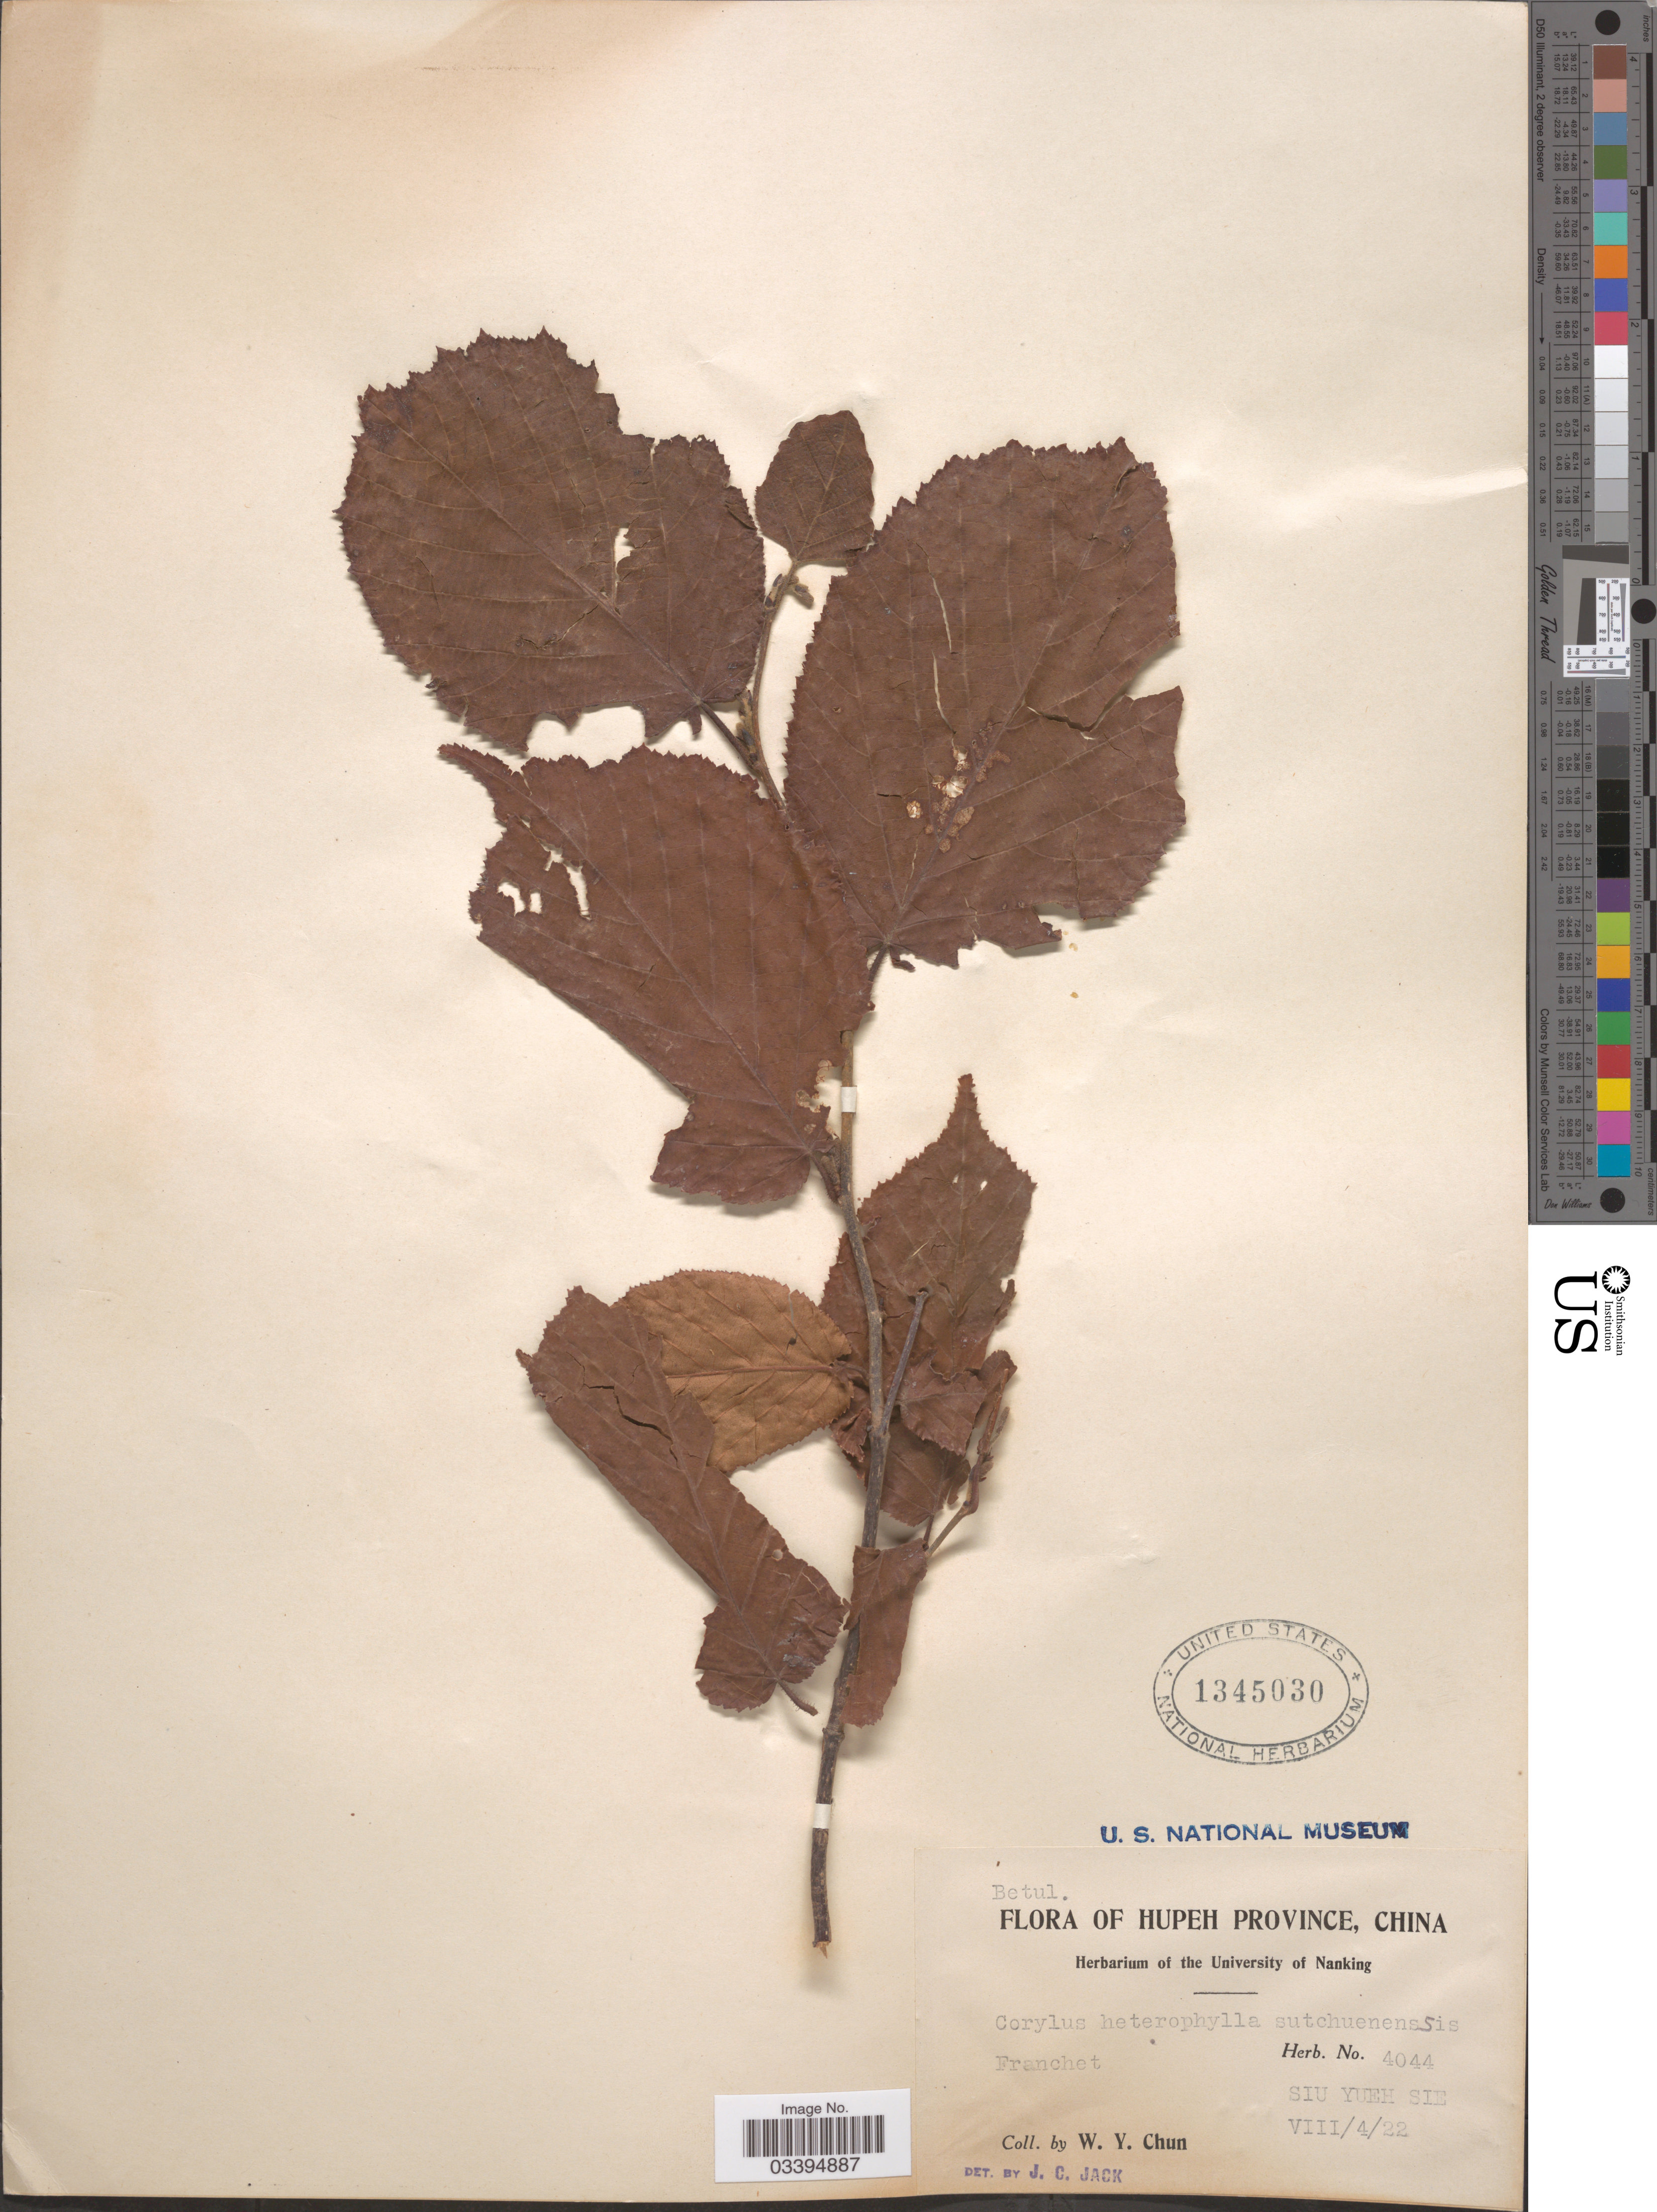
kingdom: Plantae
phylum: Tracheophyta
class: Magnoliopsida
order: Fagales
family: Betulaceae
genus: Corylus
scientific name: Corylus heterophylla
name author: Fisch. ex Trautv.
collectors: W. Y. Chun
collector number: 4044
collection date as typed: Transcribed d/m/y: 4/8/22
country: China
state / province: Hubei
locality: Hupeh Province. Siu Yueh Sie.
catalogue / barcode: US 1345030